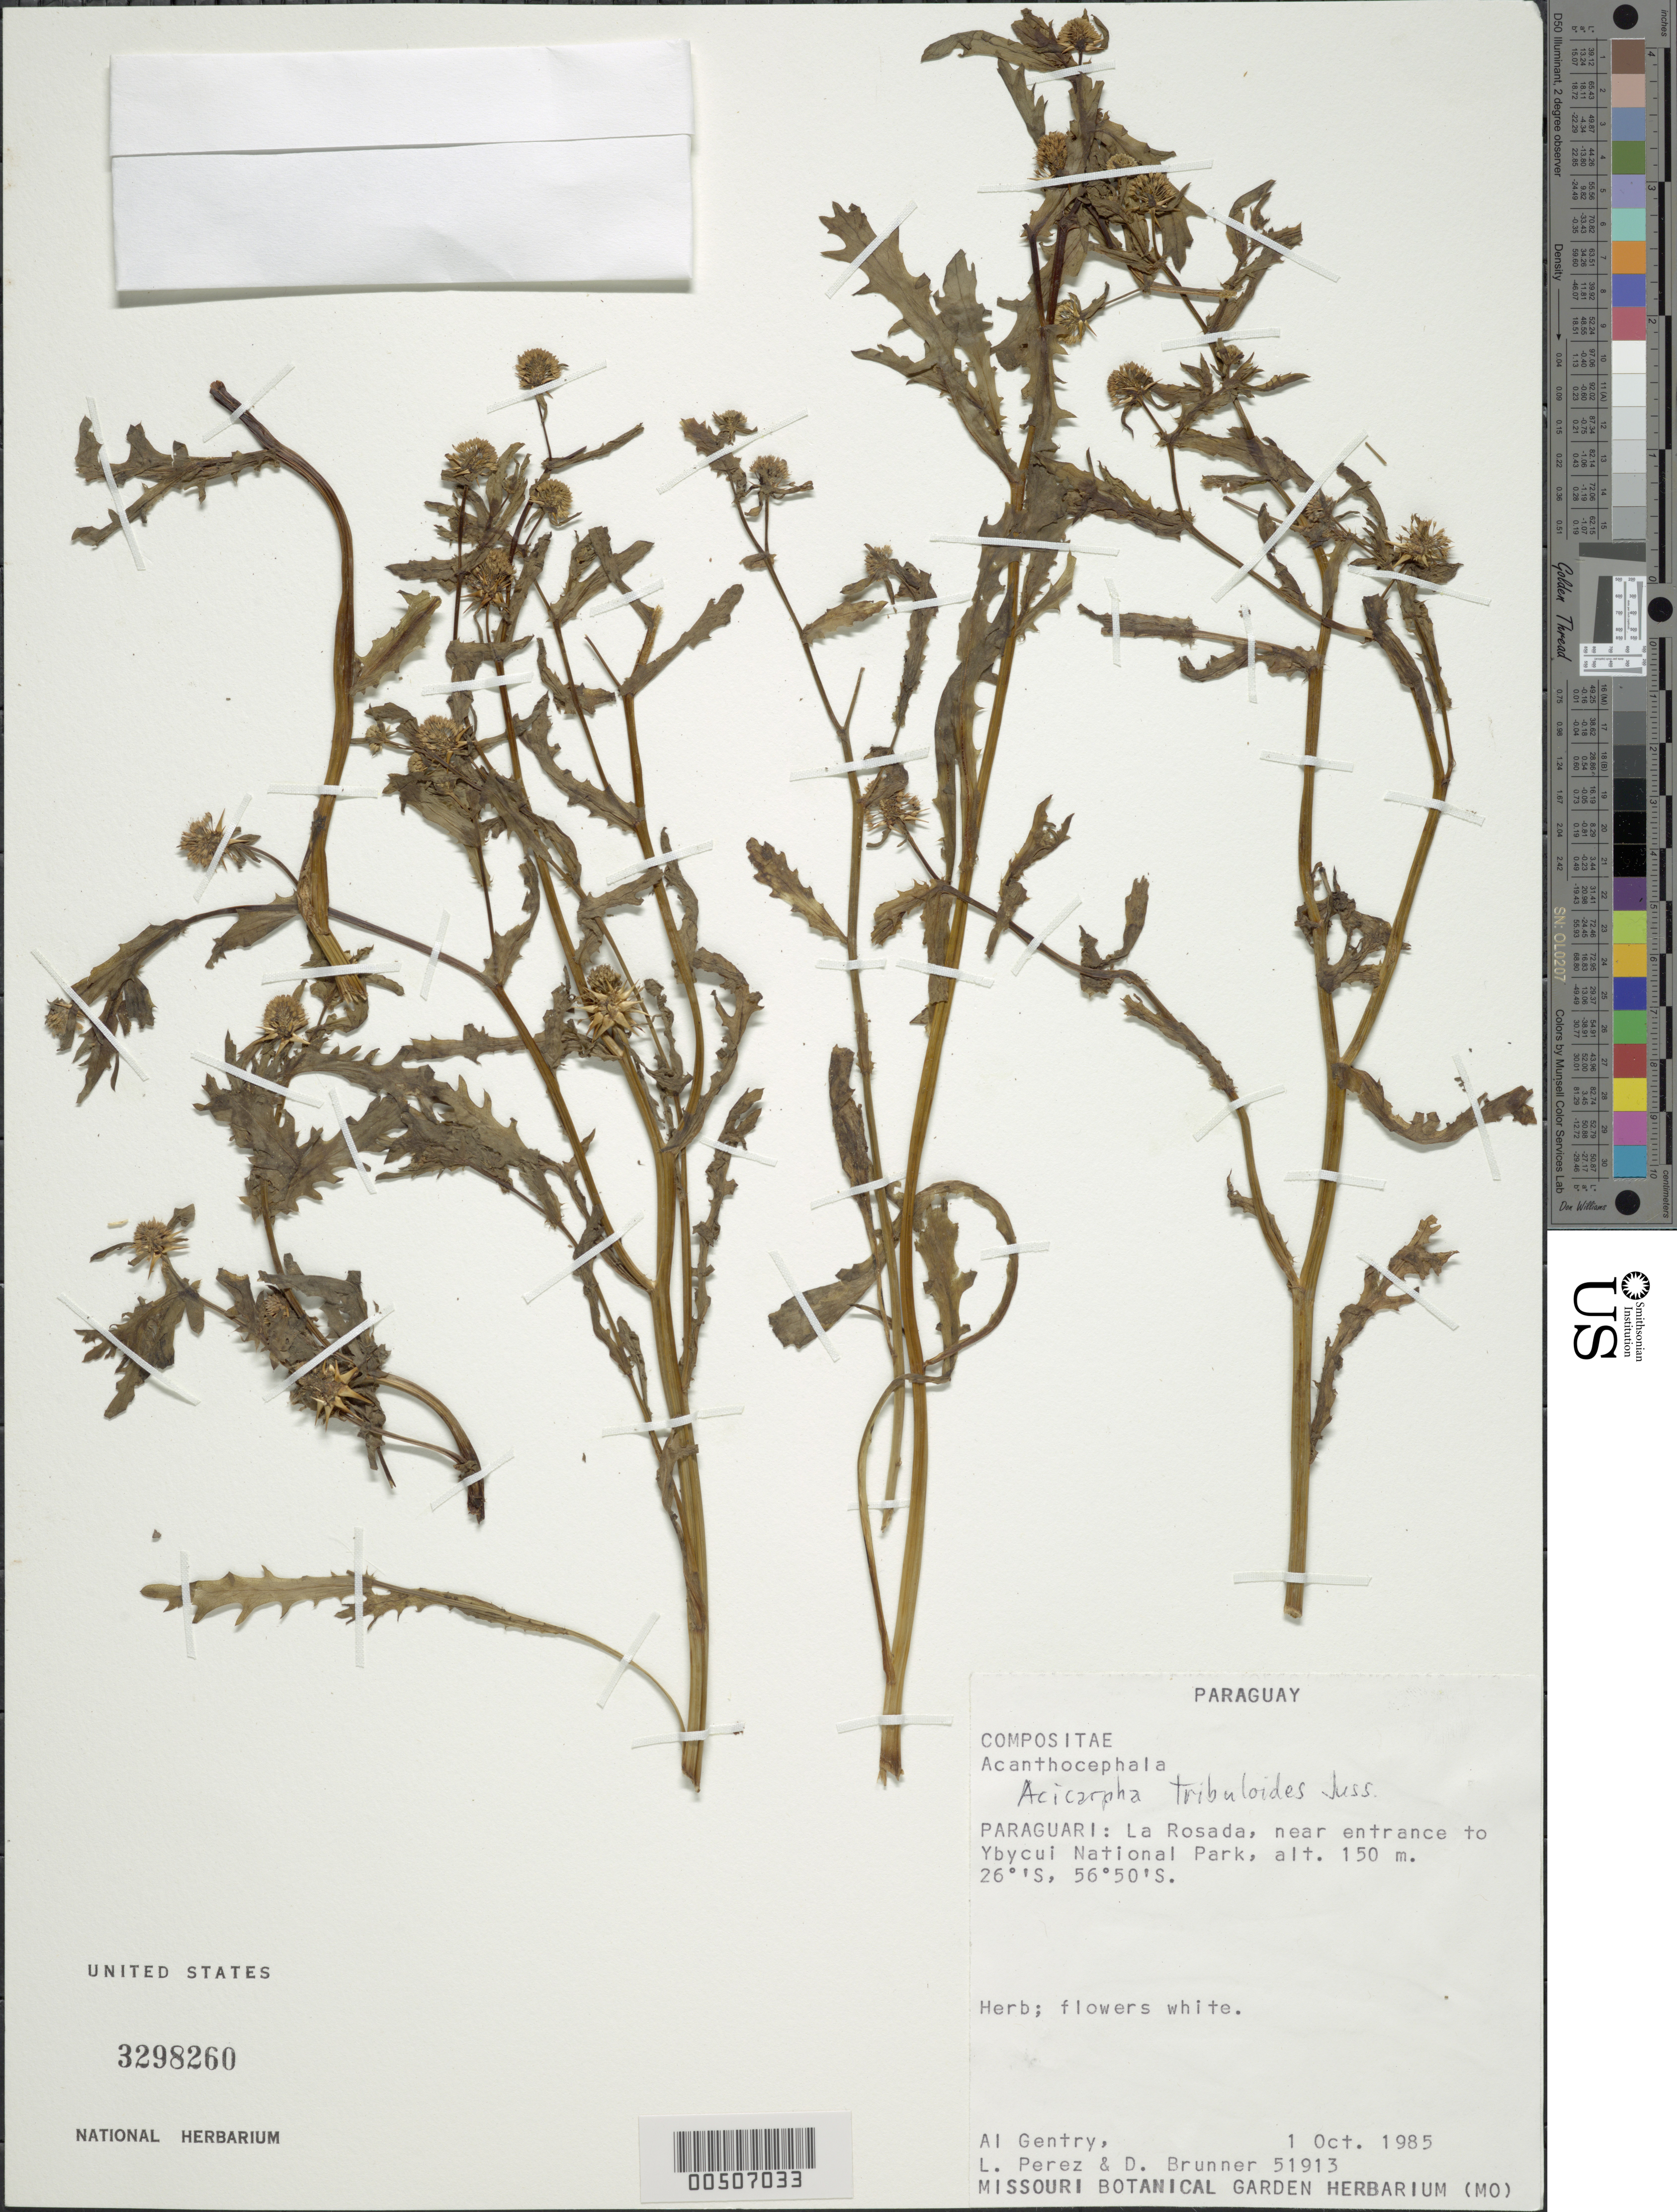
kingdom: Plantae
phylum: Tracheophyta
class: Magnoliopsida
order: Asterales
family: Calyceraceae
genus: Acicarpha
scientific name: Acicarpha tribuloides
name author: Juss.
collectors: A. H. Gentry, L. Perez & D. Brunner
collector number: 51913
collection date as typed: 01 Oct 1985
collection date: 1985-10-01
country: Paraguay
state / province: Paraguarí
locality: La rosada, ybycui national park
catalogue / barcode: US 3298260